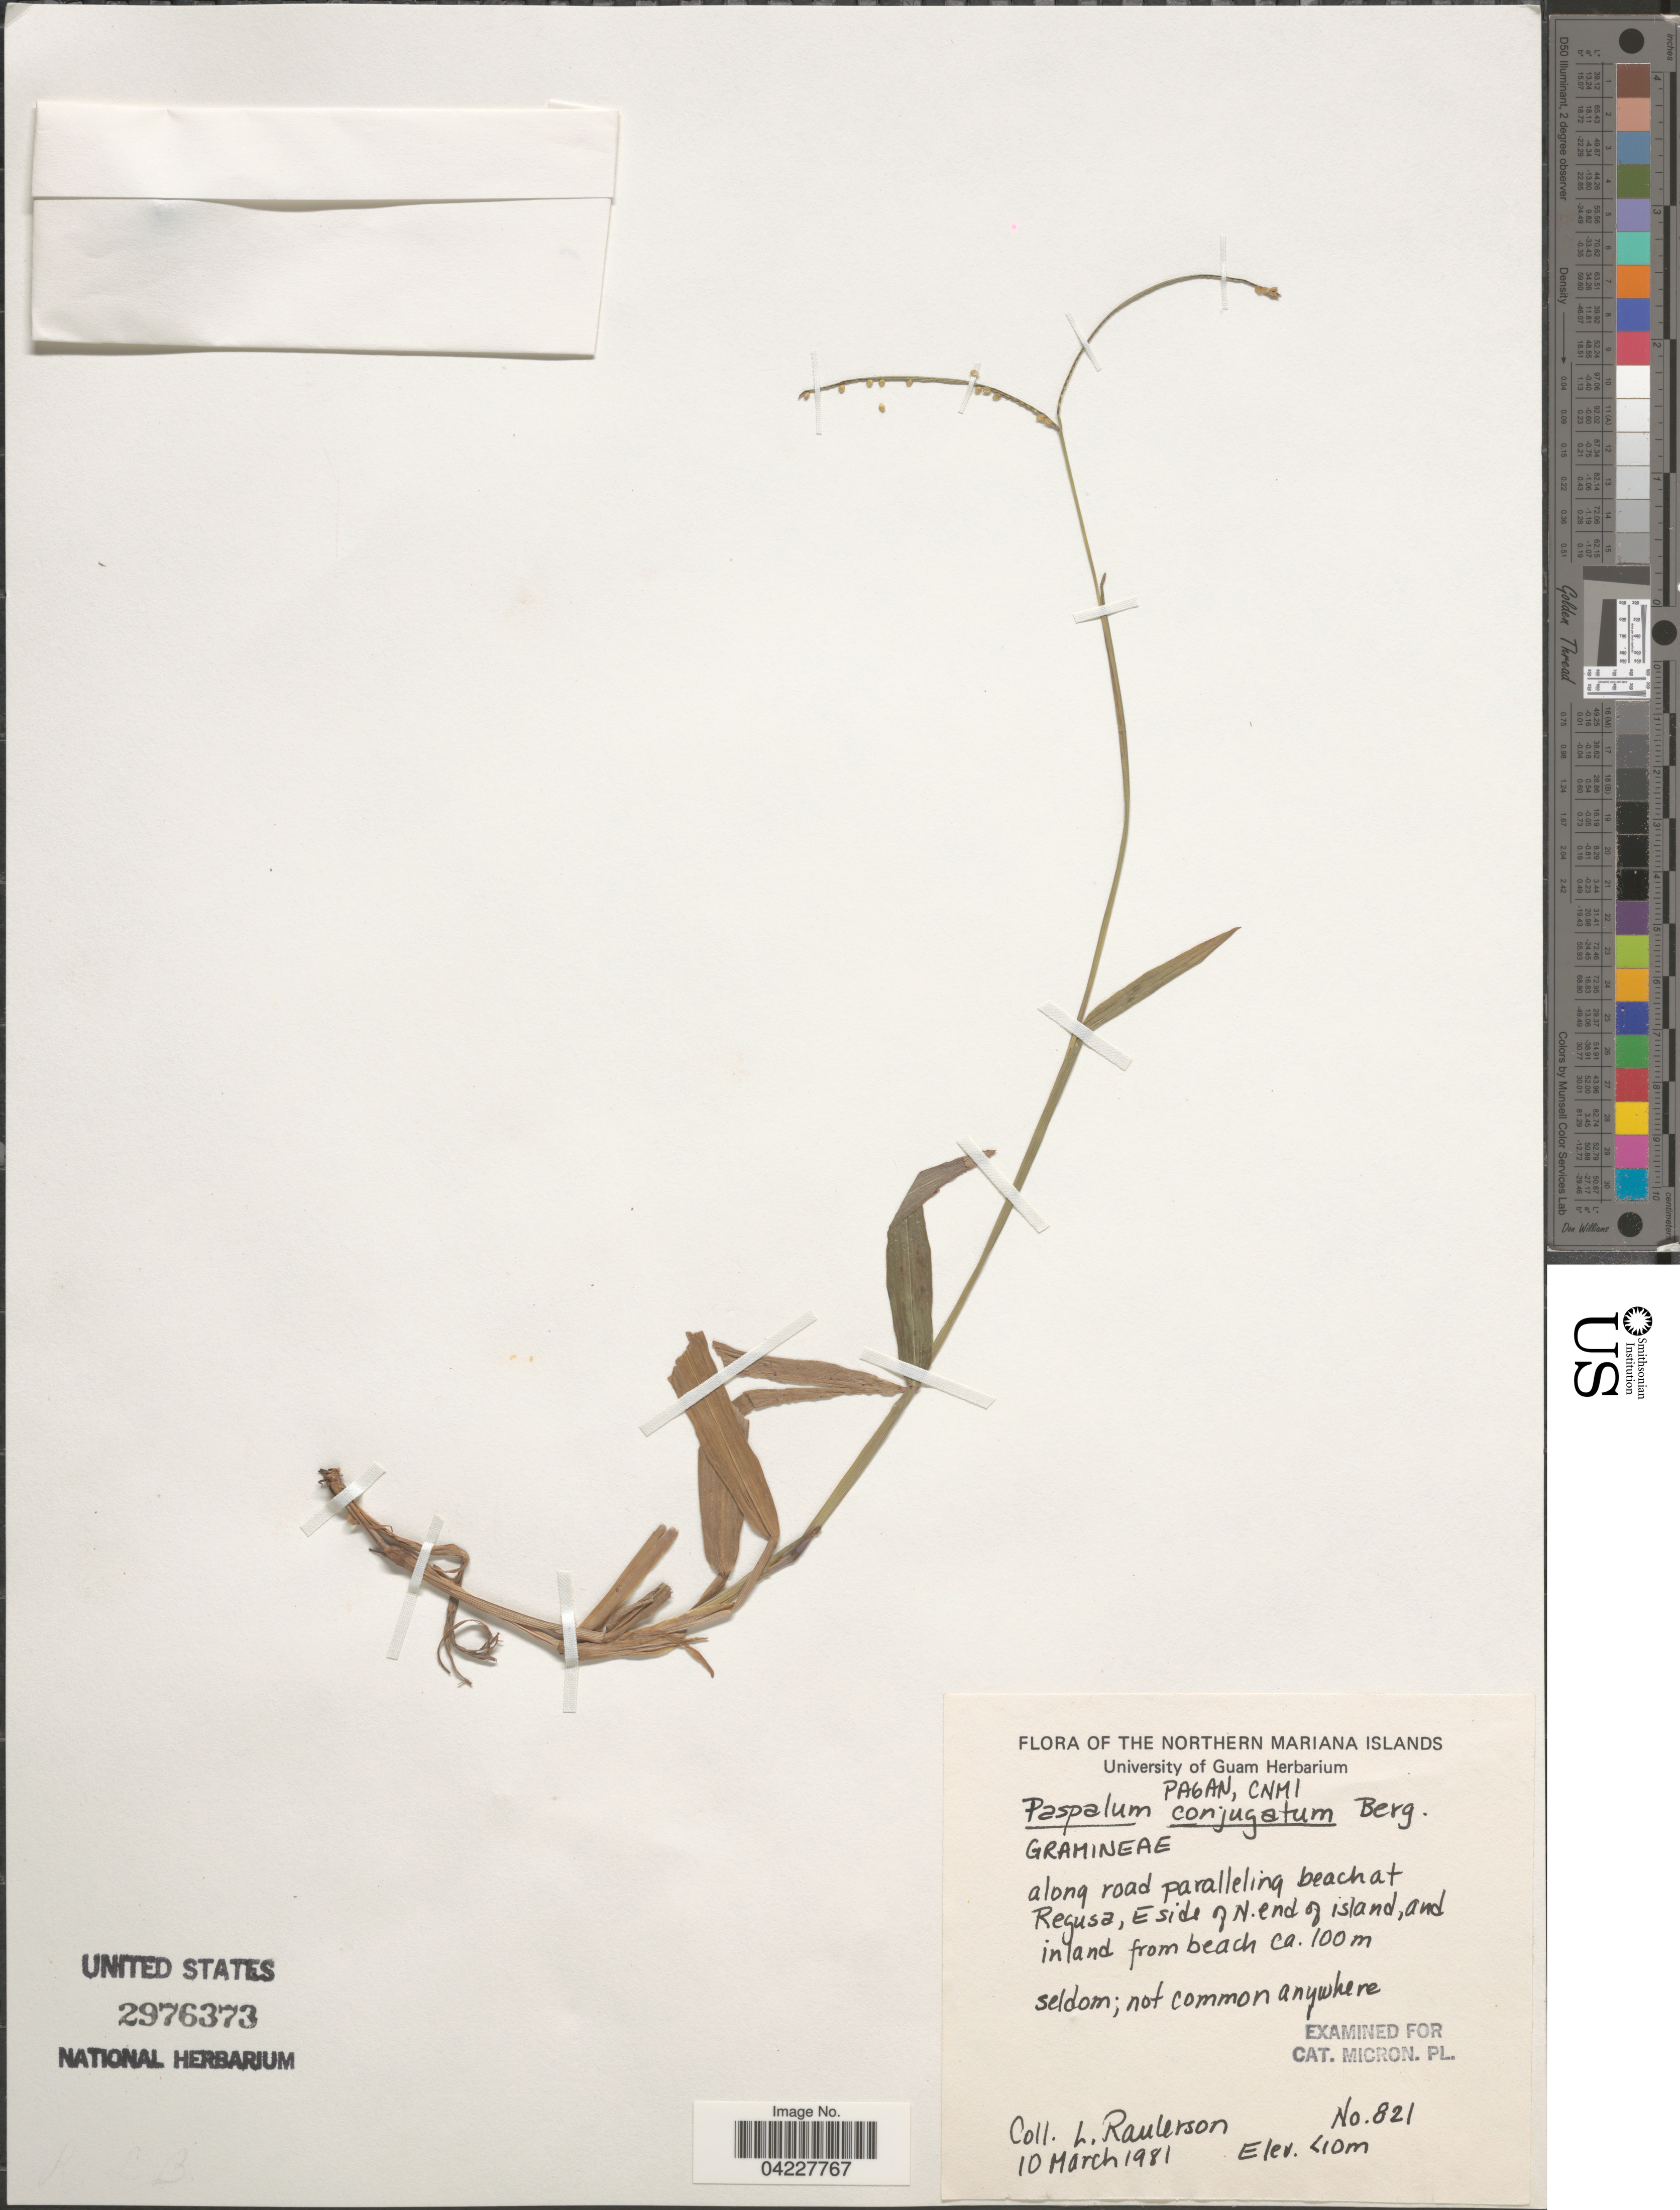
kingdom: Plantae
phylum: Tracheophyta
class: Liliopsida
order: Poales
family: Poaceae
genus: Paspalum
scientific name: Paspalum conjugatum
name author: P.J. Bergius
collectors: L. Raulerson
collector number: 821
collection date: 1981-03-10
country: Northern Mariana Islands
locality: Pagan, CNMI. Along road paralleling beach at Regusa, E side of N. end of island, and inland from beach ca. 100m.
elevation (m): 10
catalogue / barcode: US 2976373